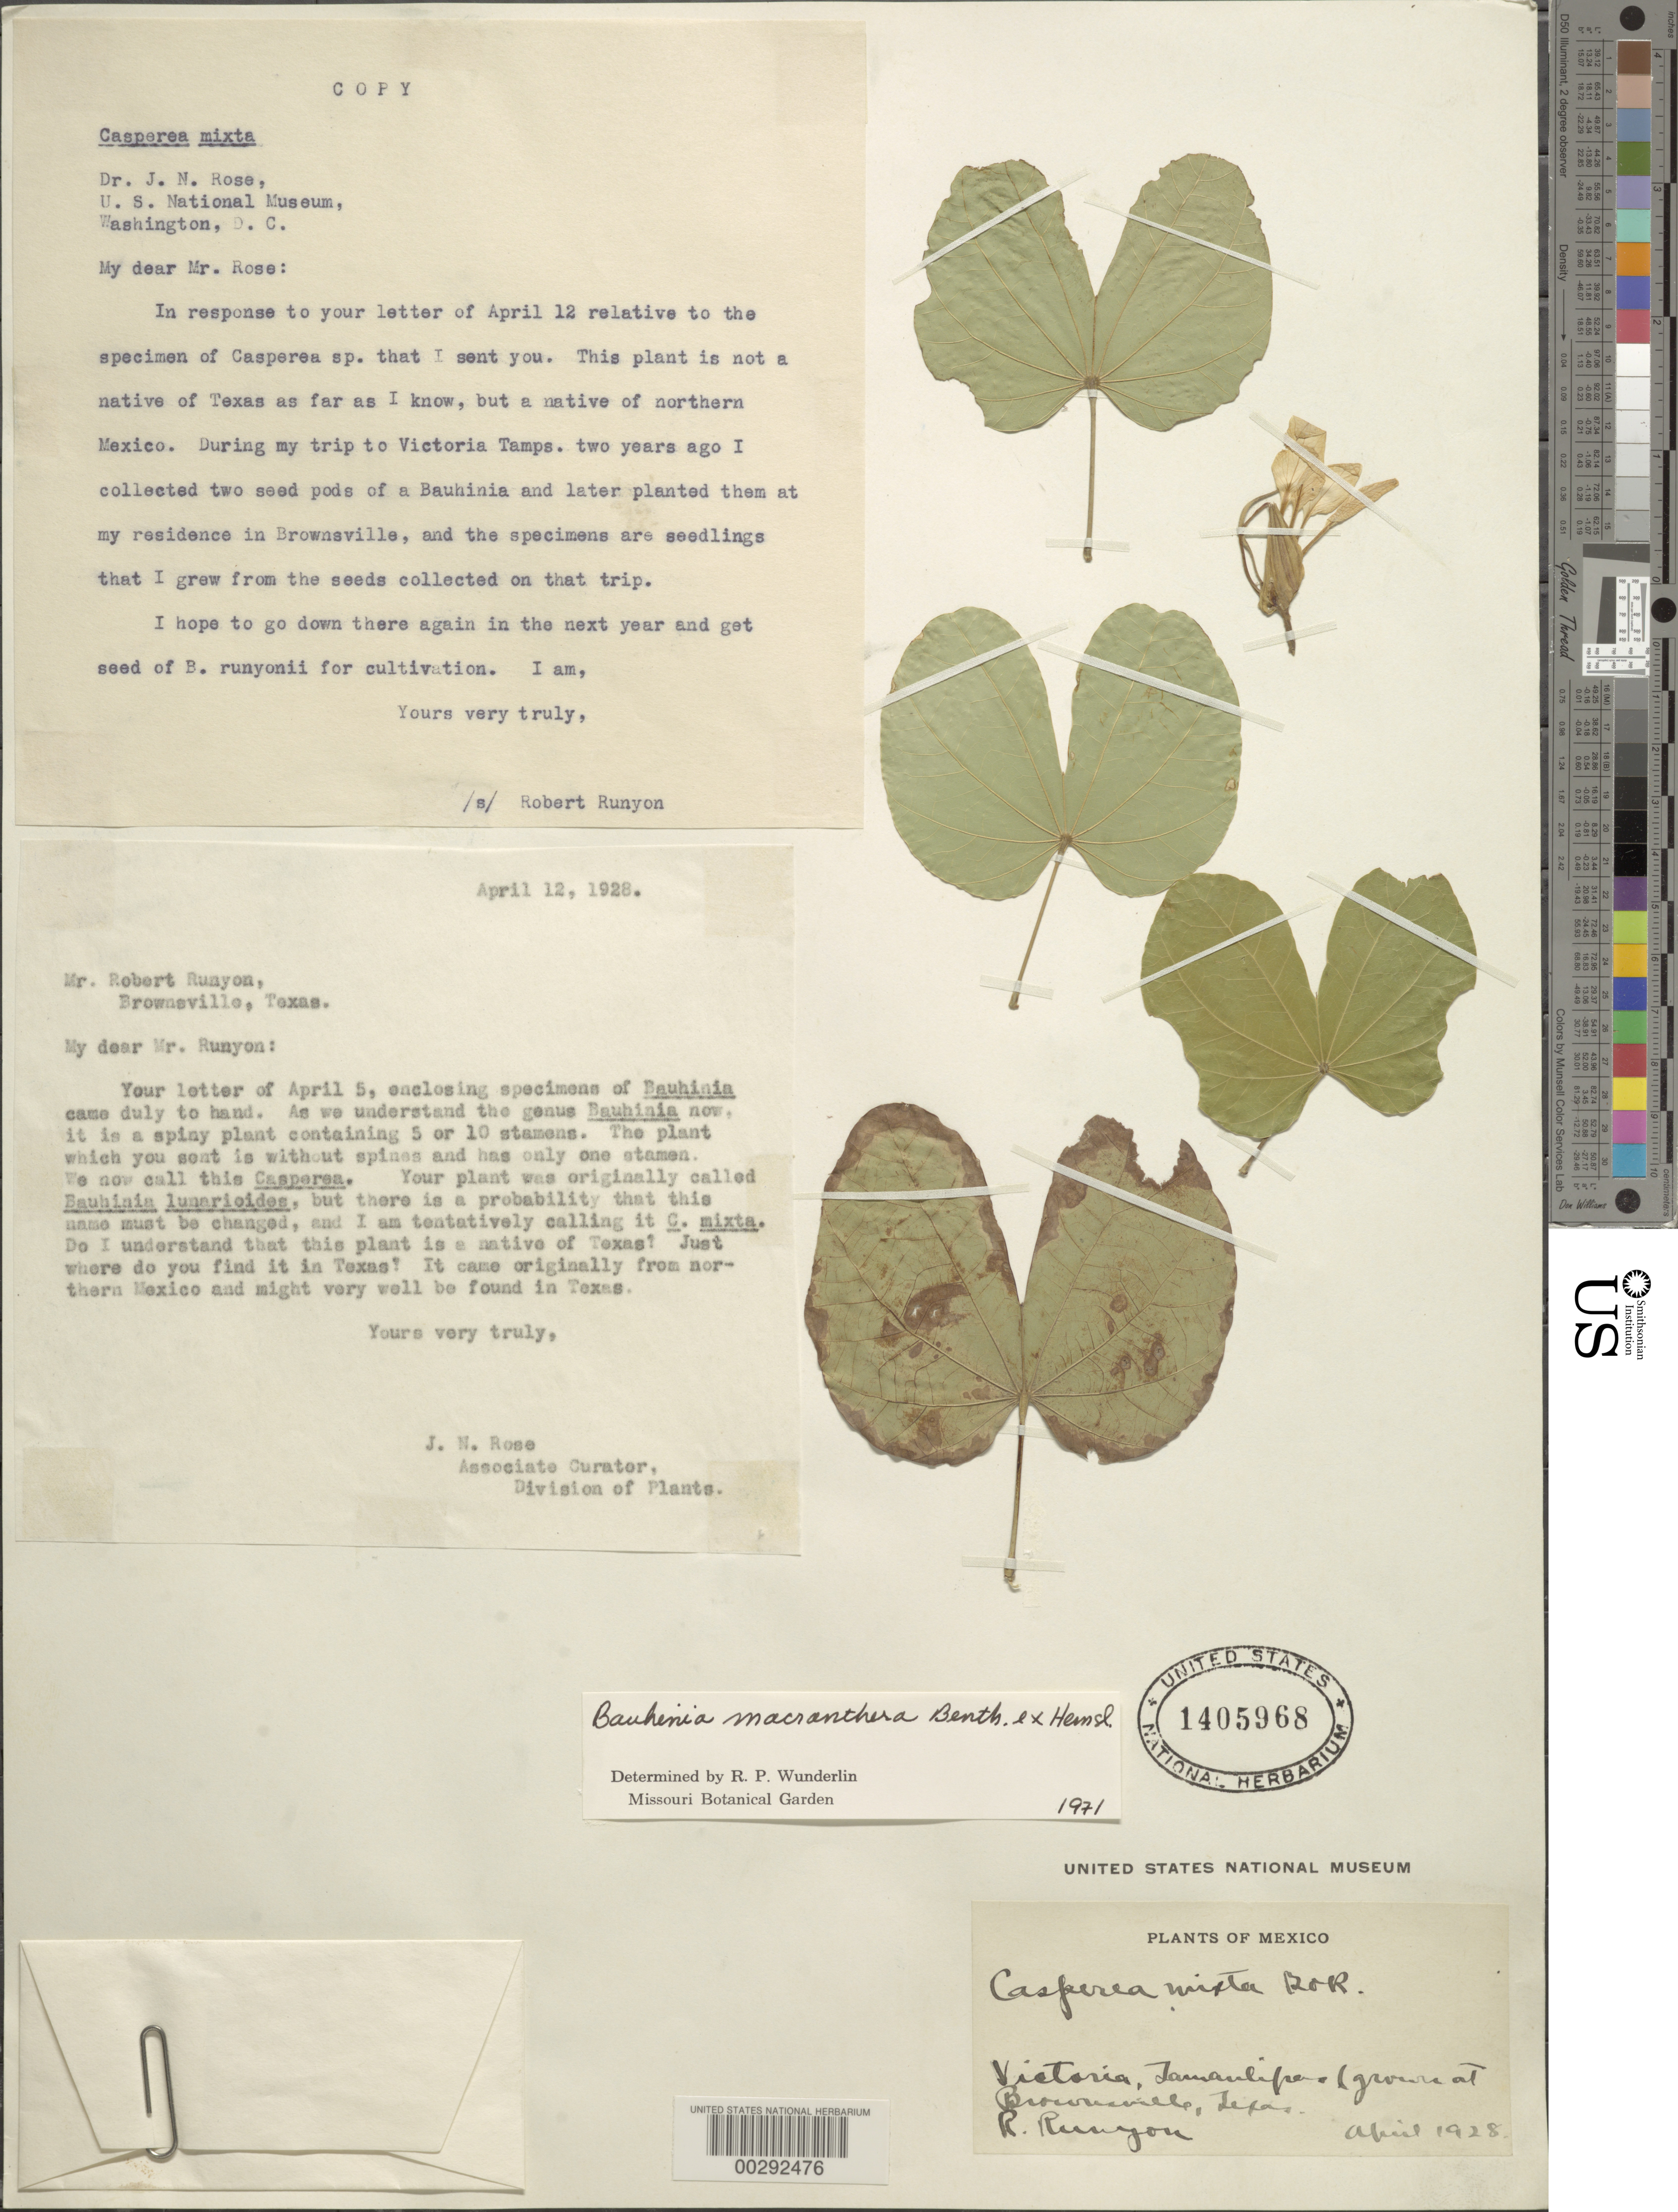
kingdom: Plantae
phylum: Tracheophyta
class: Magnoliopsida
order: Fabales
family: Fabaceae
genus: Bauhinia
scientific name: Bauhinia macranthera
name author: Benth. ex Hemsl.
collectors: R. Runyon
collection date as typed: Apr 1928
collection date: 1928-04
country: Mexico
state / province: Tamaulipas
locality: Victoria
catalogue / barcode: US 1405968